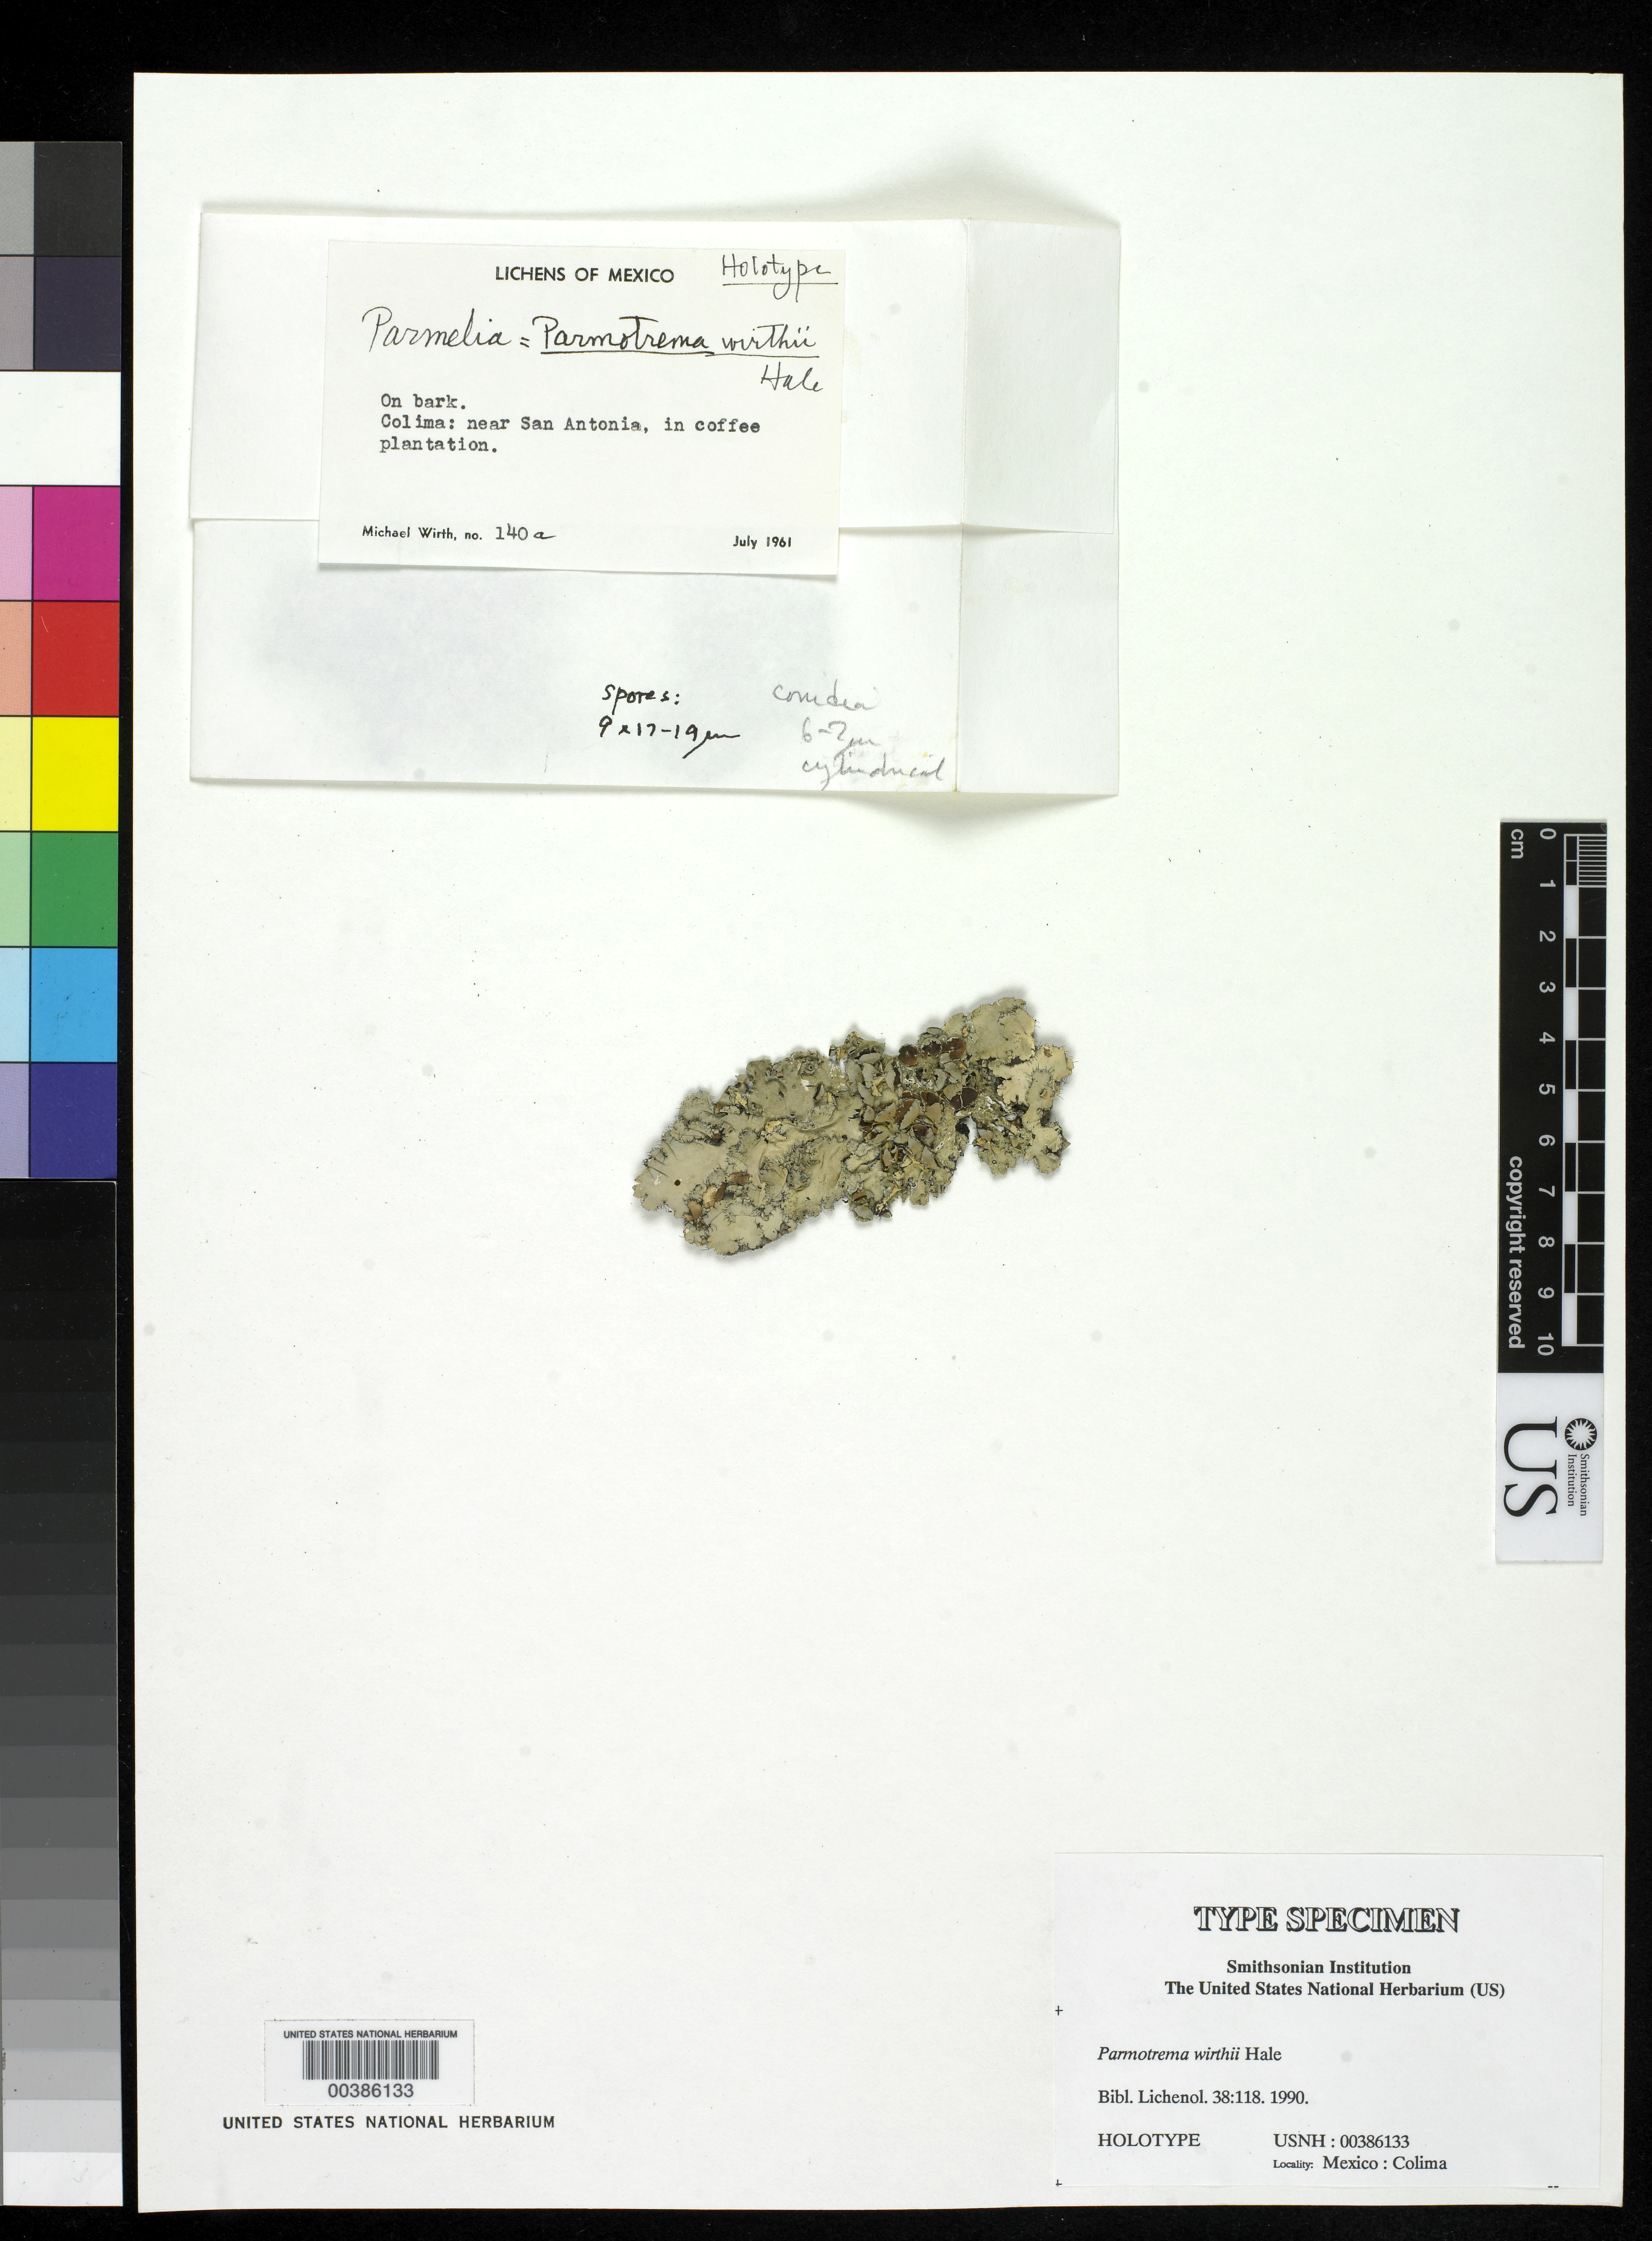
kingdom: Fungi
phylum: Ascomycota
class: Lecanoromycetes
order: Lecanorales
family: Parmeliaceae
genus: Parmotrema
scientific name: Parmotrema wirthii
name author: Hale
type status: Holotype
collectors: M. Wirth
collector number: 140 a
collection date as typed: Jul 1961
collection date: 1961-07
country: Mexico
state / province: Colima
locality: Near San Antonio.